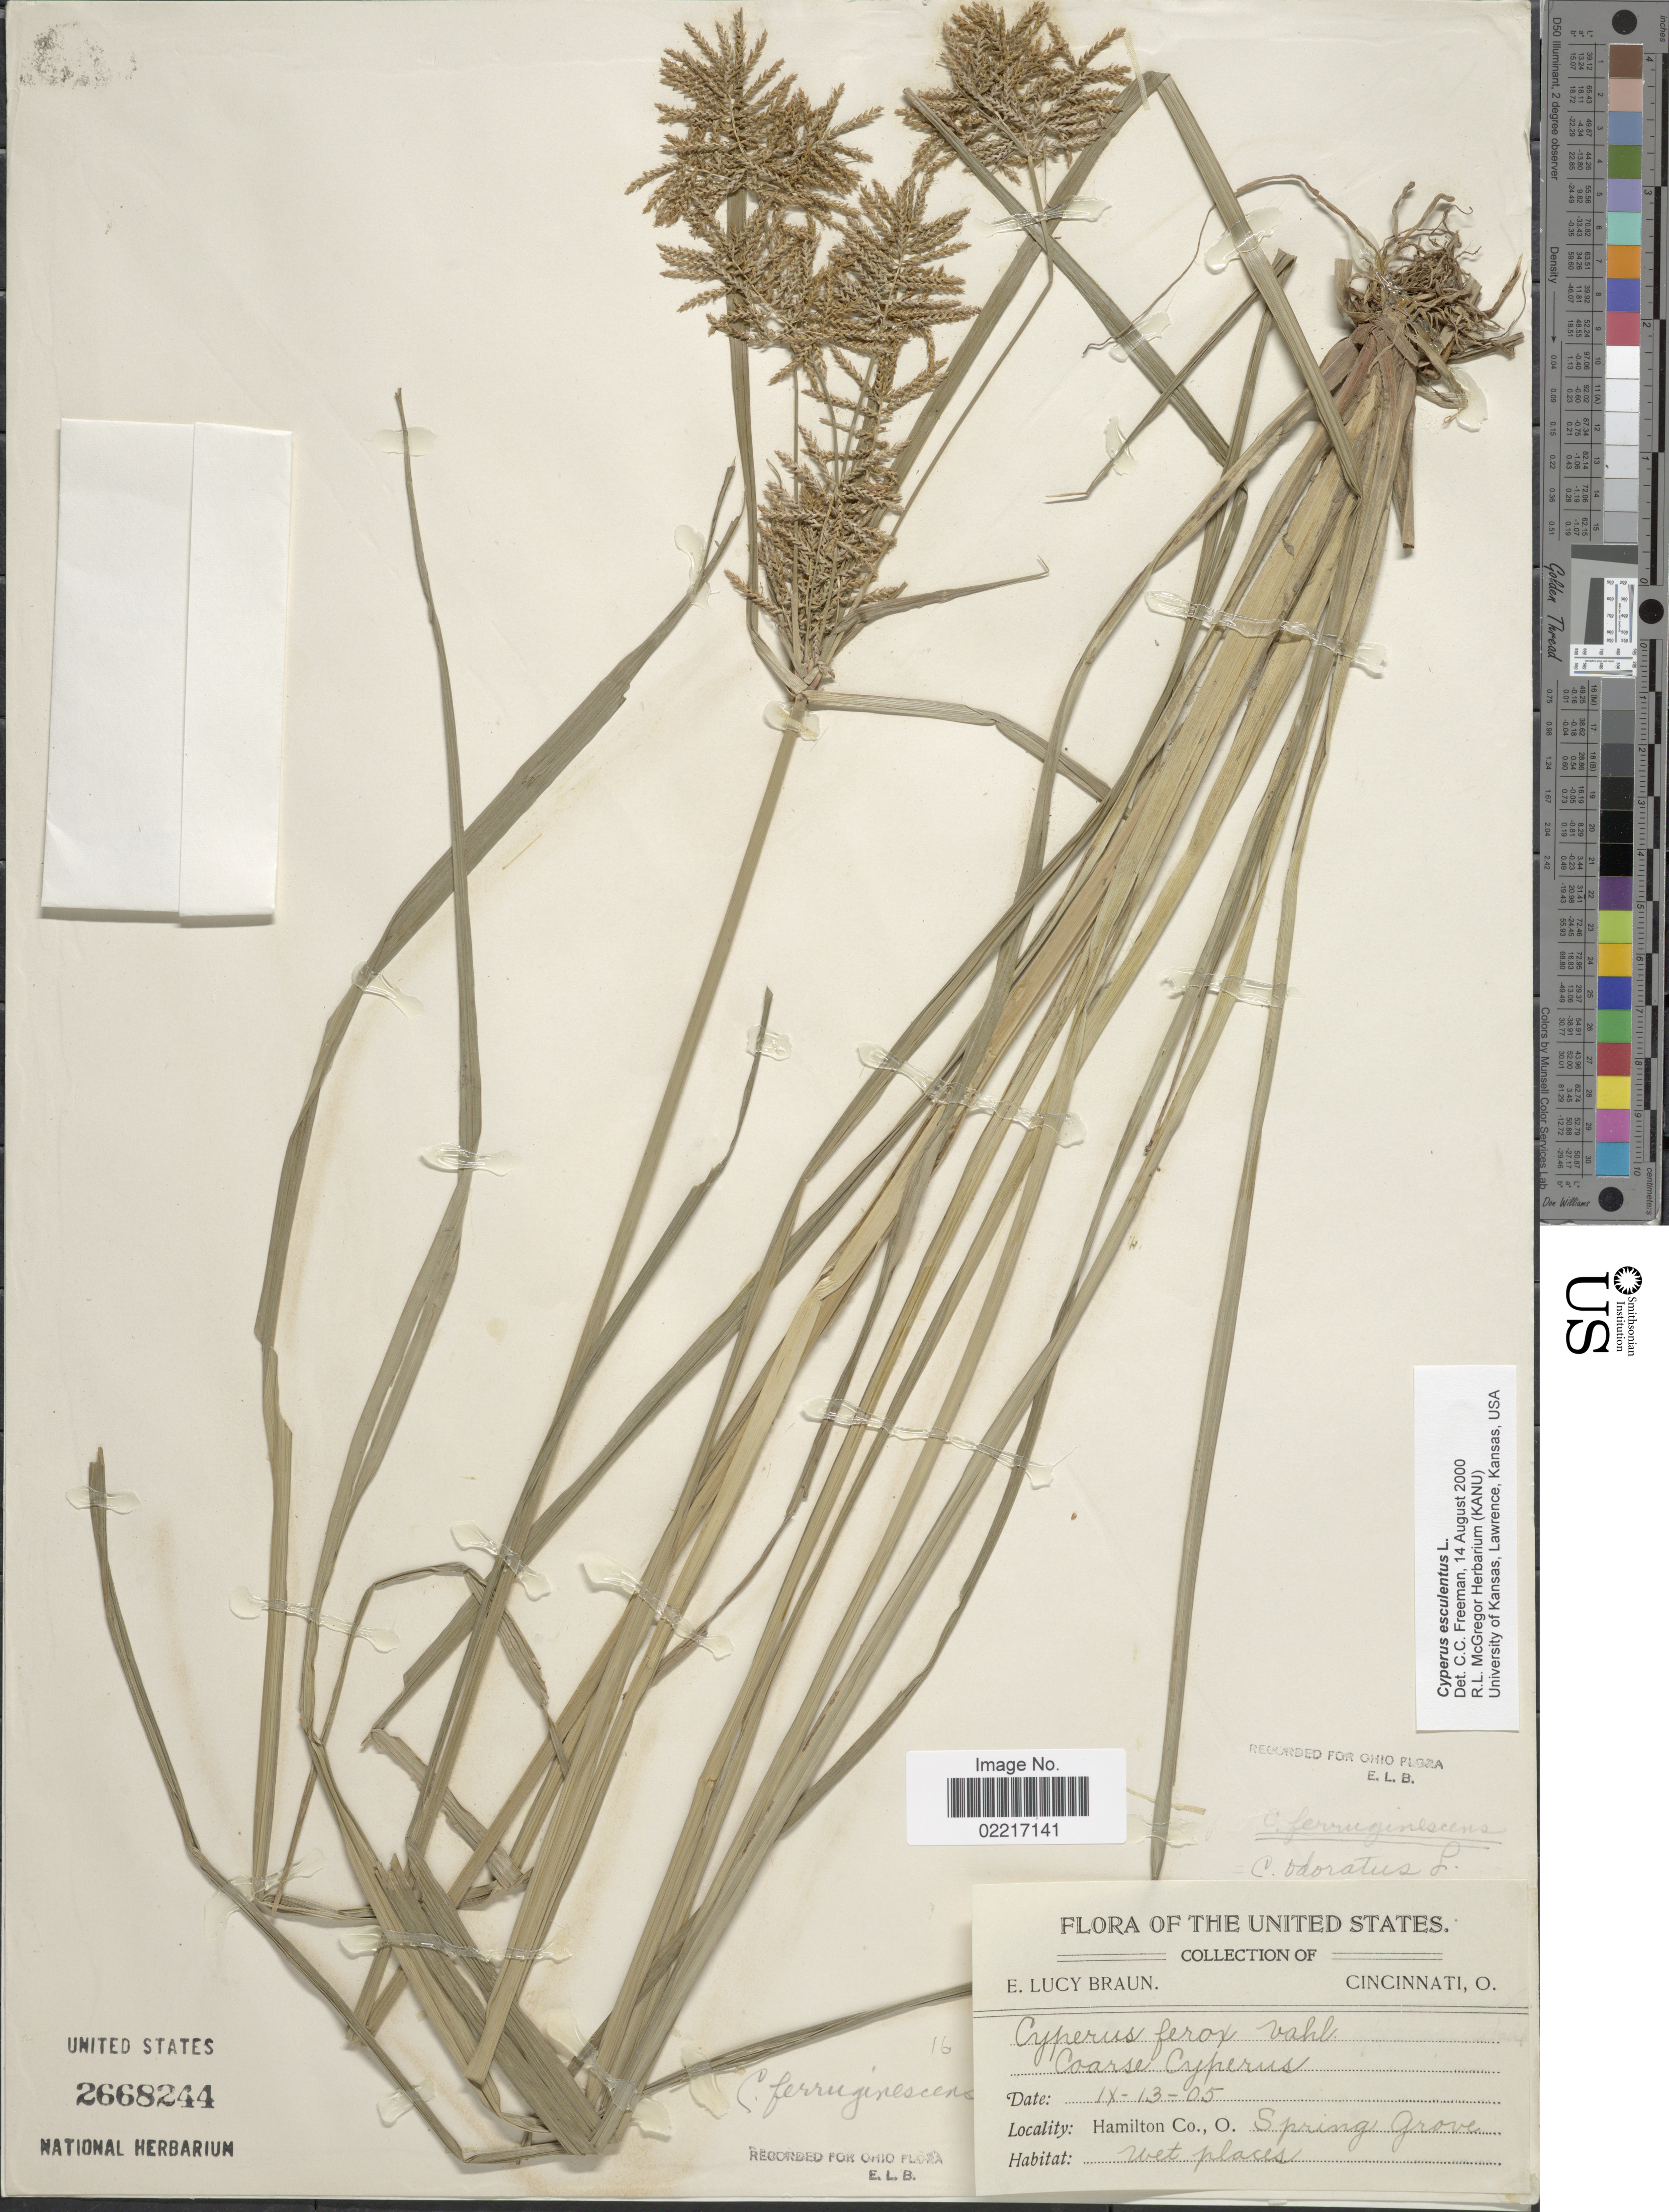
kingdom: Plantae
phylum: Tracheophyta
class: Liliopsida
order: Poales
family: Cyperaceae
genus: Cyperus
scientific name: Cyperus odoratus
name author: L.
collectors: E. L. Braun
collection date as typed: Transcribed d/m/y: 13/9/5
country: United States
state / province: Ohio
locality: Hamilton Co., Spring Grove, Cincinnati, O.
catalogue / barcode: US 2668244